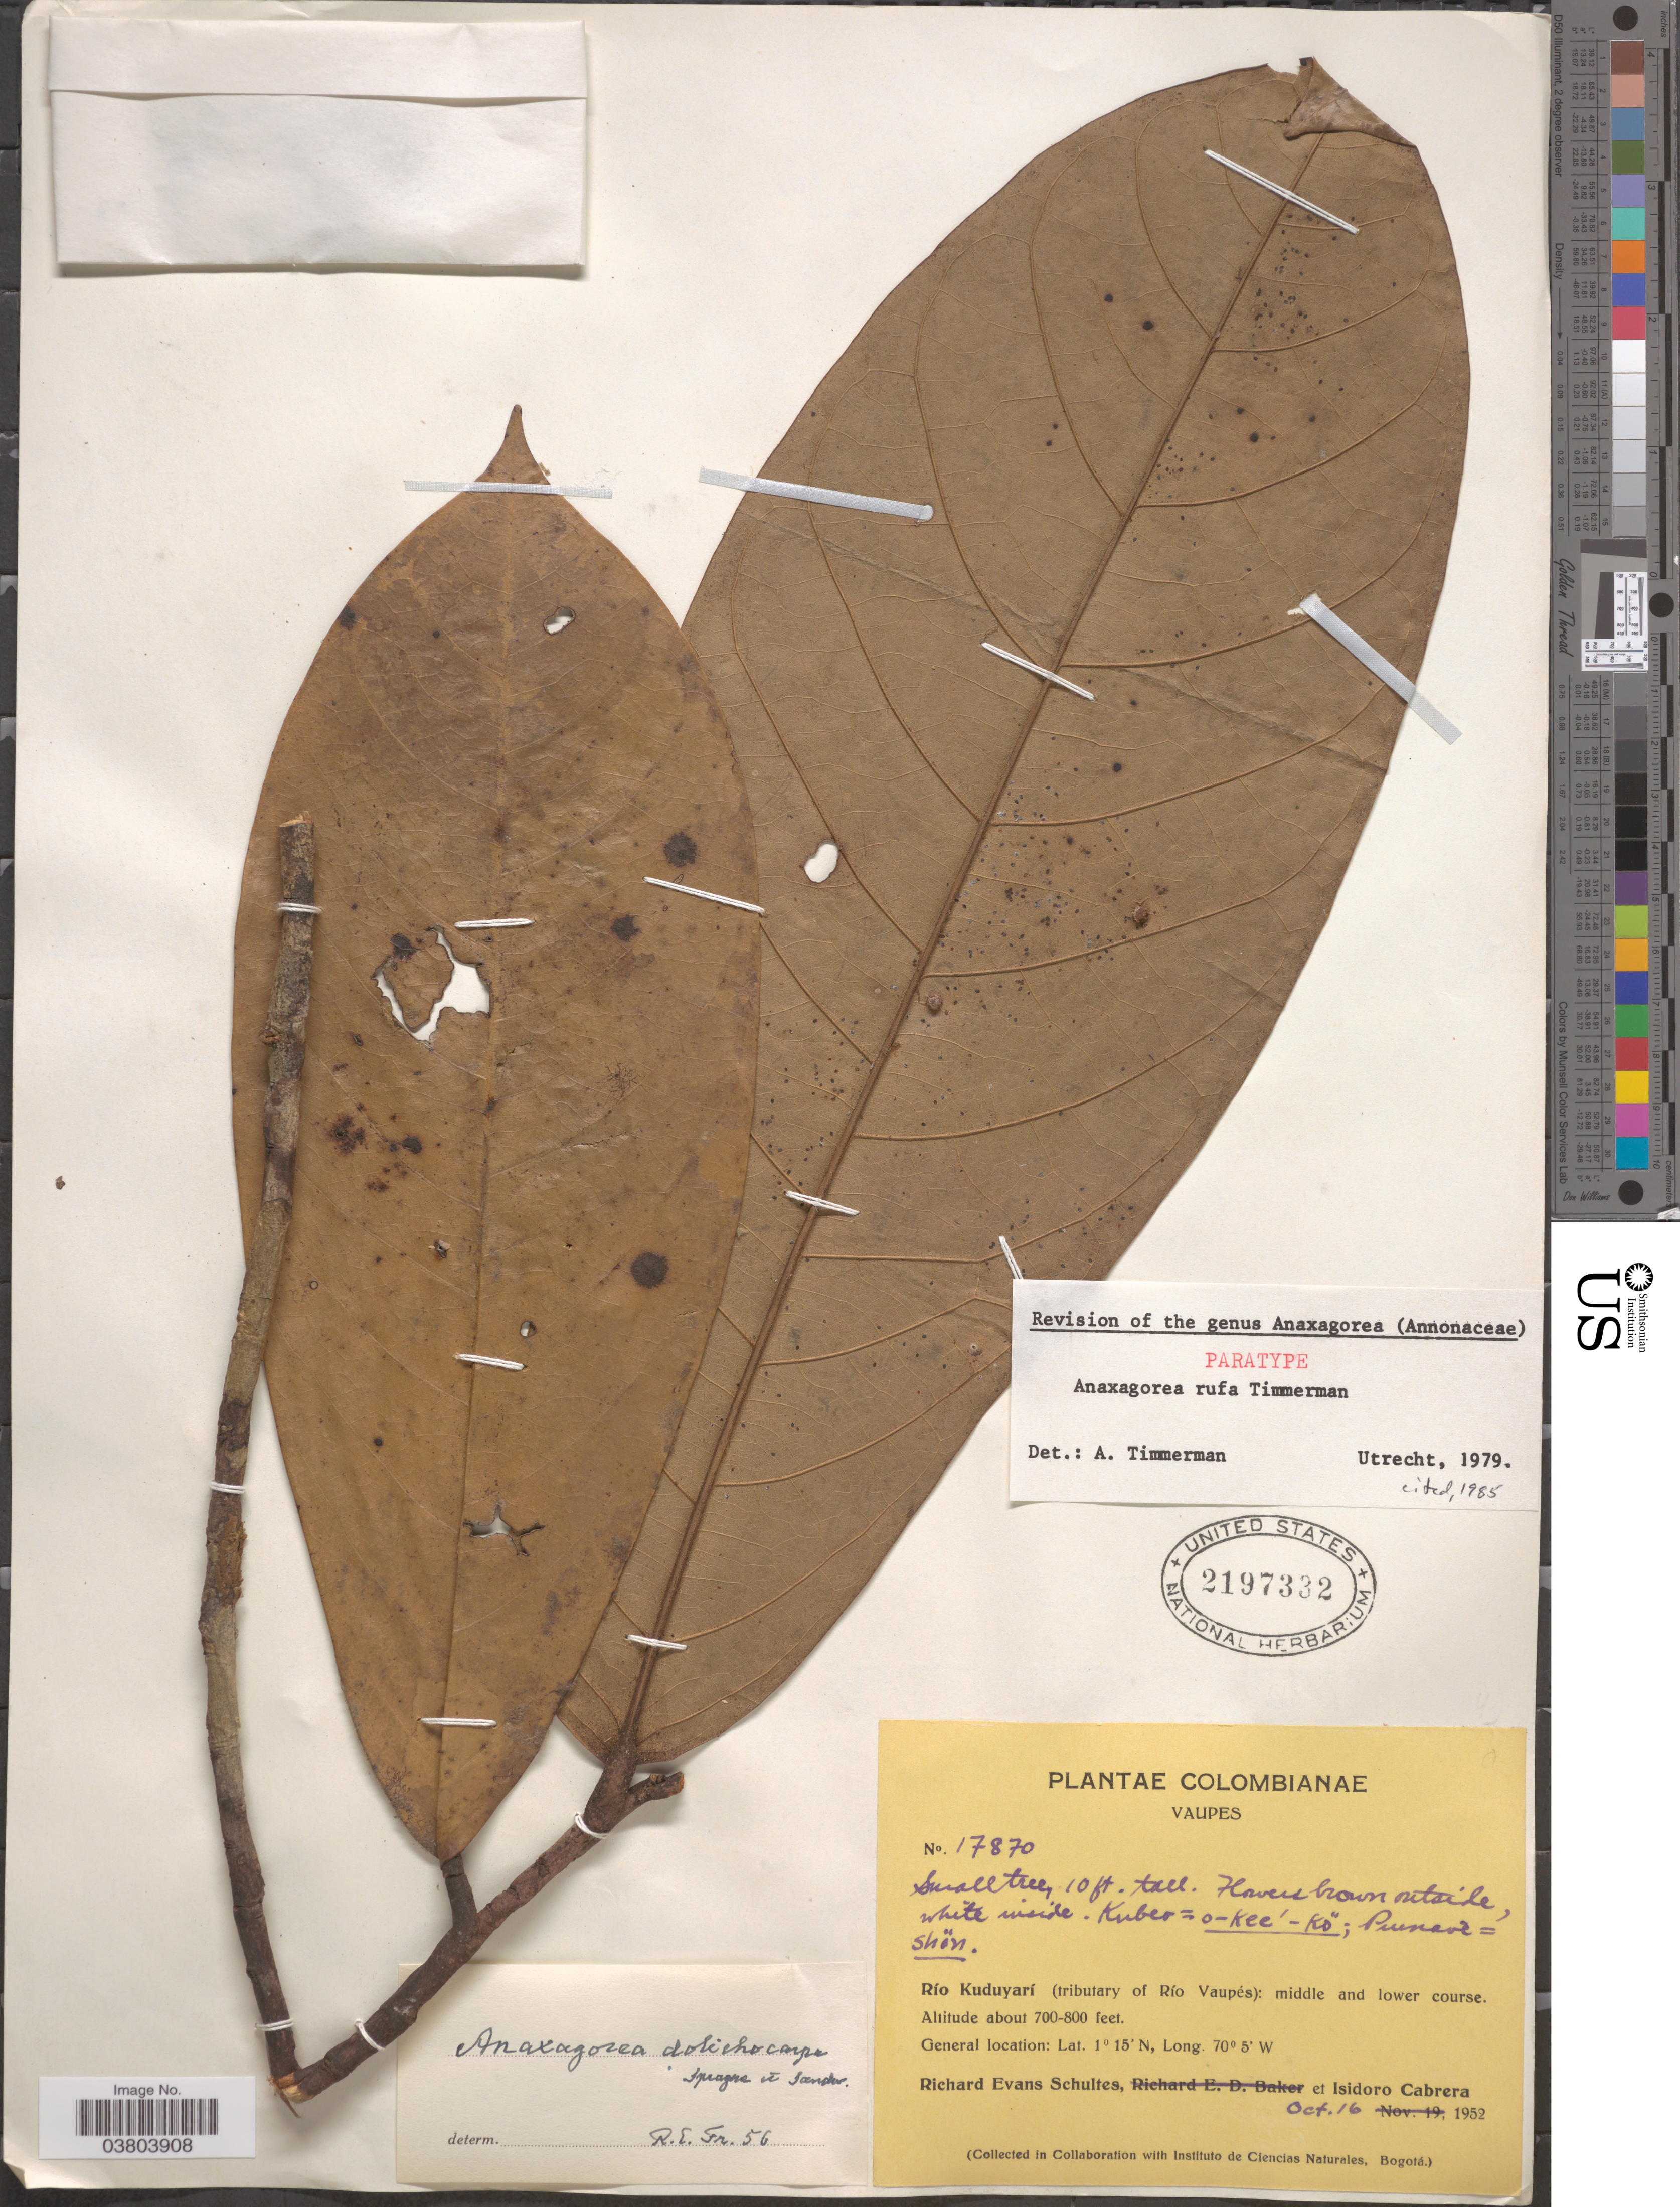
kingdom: Plantae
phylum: Tracheophyta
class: Magnoliopsida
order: Magnoliales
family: Annonaceae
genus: Anaxagorea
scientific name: Anaxagorea rufa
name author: Timmerman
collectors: R. E. Schultes & I. Cabrera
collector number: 17870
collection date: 1952-10-16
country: Colombia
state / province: Vaupés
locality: Río Kuduyarí (tributary of Río Vaupés): middle and lower course.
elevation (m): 213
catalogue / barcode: US 2197332